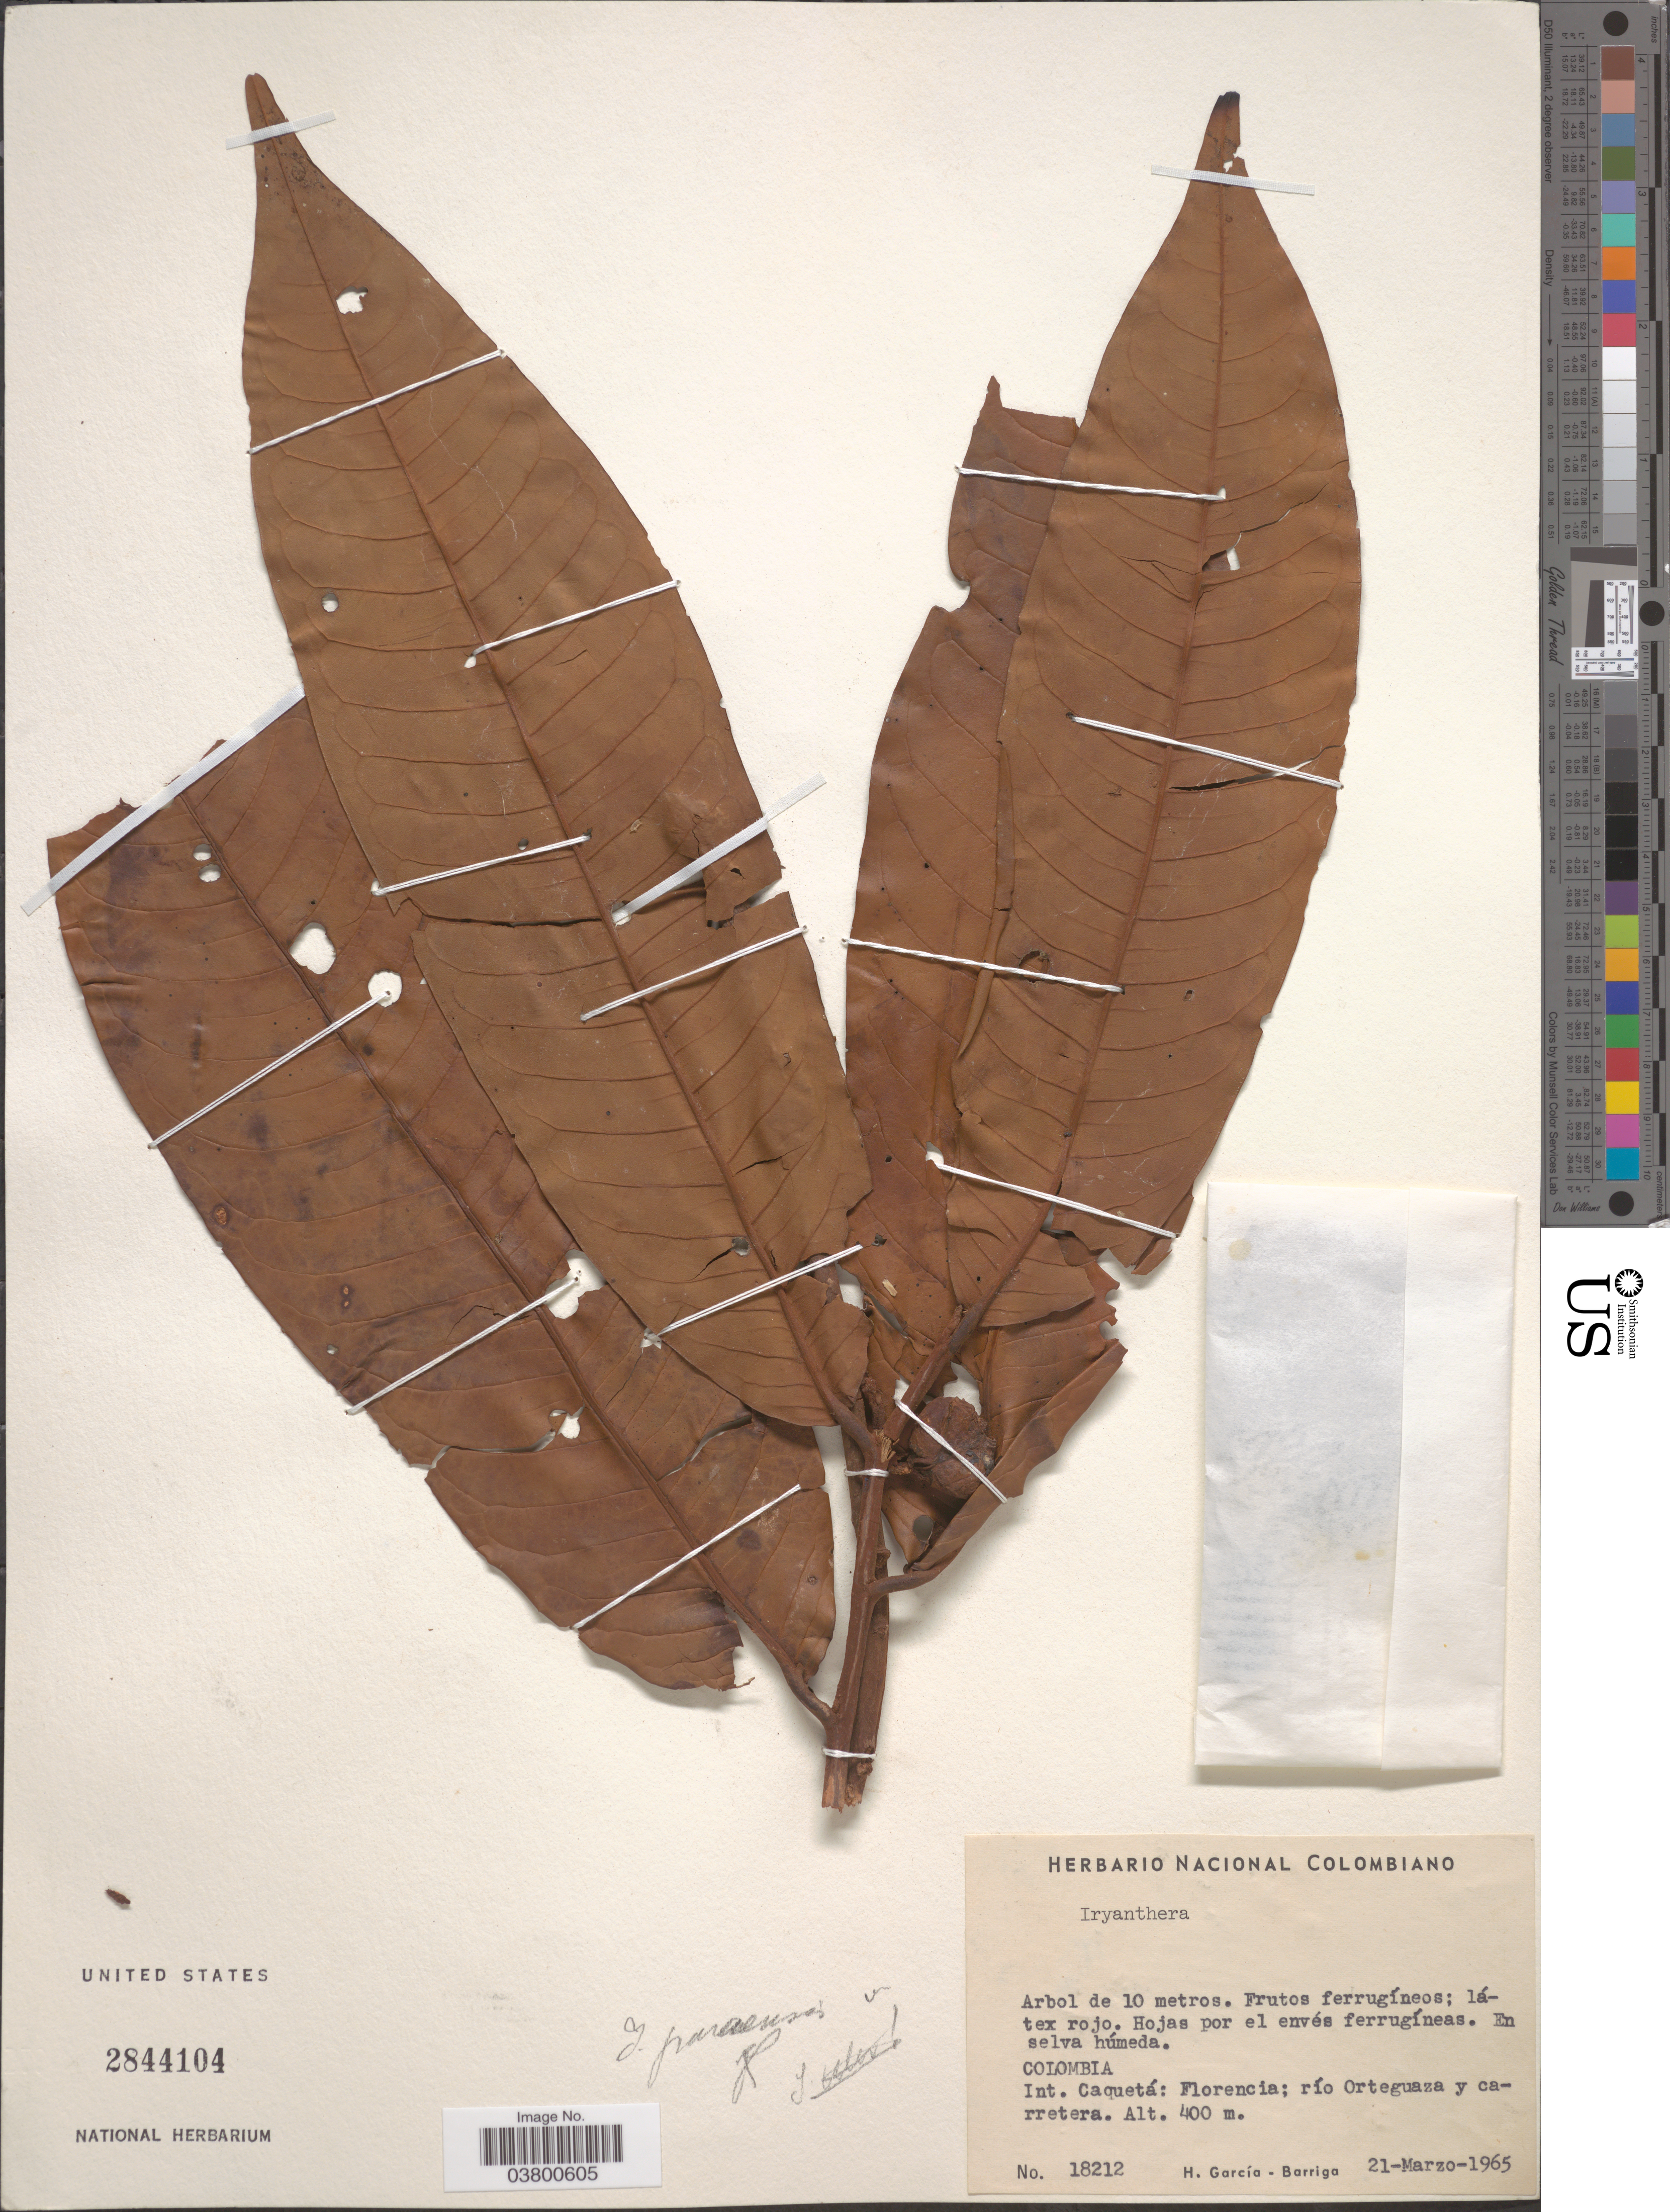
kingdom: Plantae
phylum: Tracheophyta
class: Magnoliopsida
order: Magnoliales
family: Myristicaceae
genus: Iryanthera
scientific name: Iryanthera paraensis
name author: Huber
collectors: H. García Barriga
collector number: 18212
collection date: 1965-03-21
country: Colombia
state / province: Caquetá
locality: Int. Caquetá: Florencia; río Orteguaza y carretera.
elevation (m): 400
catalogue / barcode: US 2844104